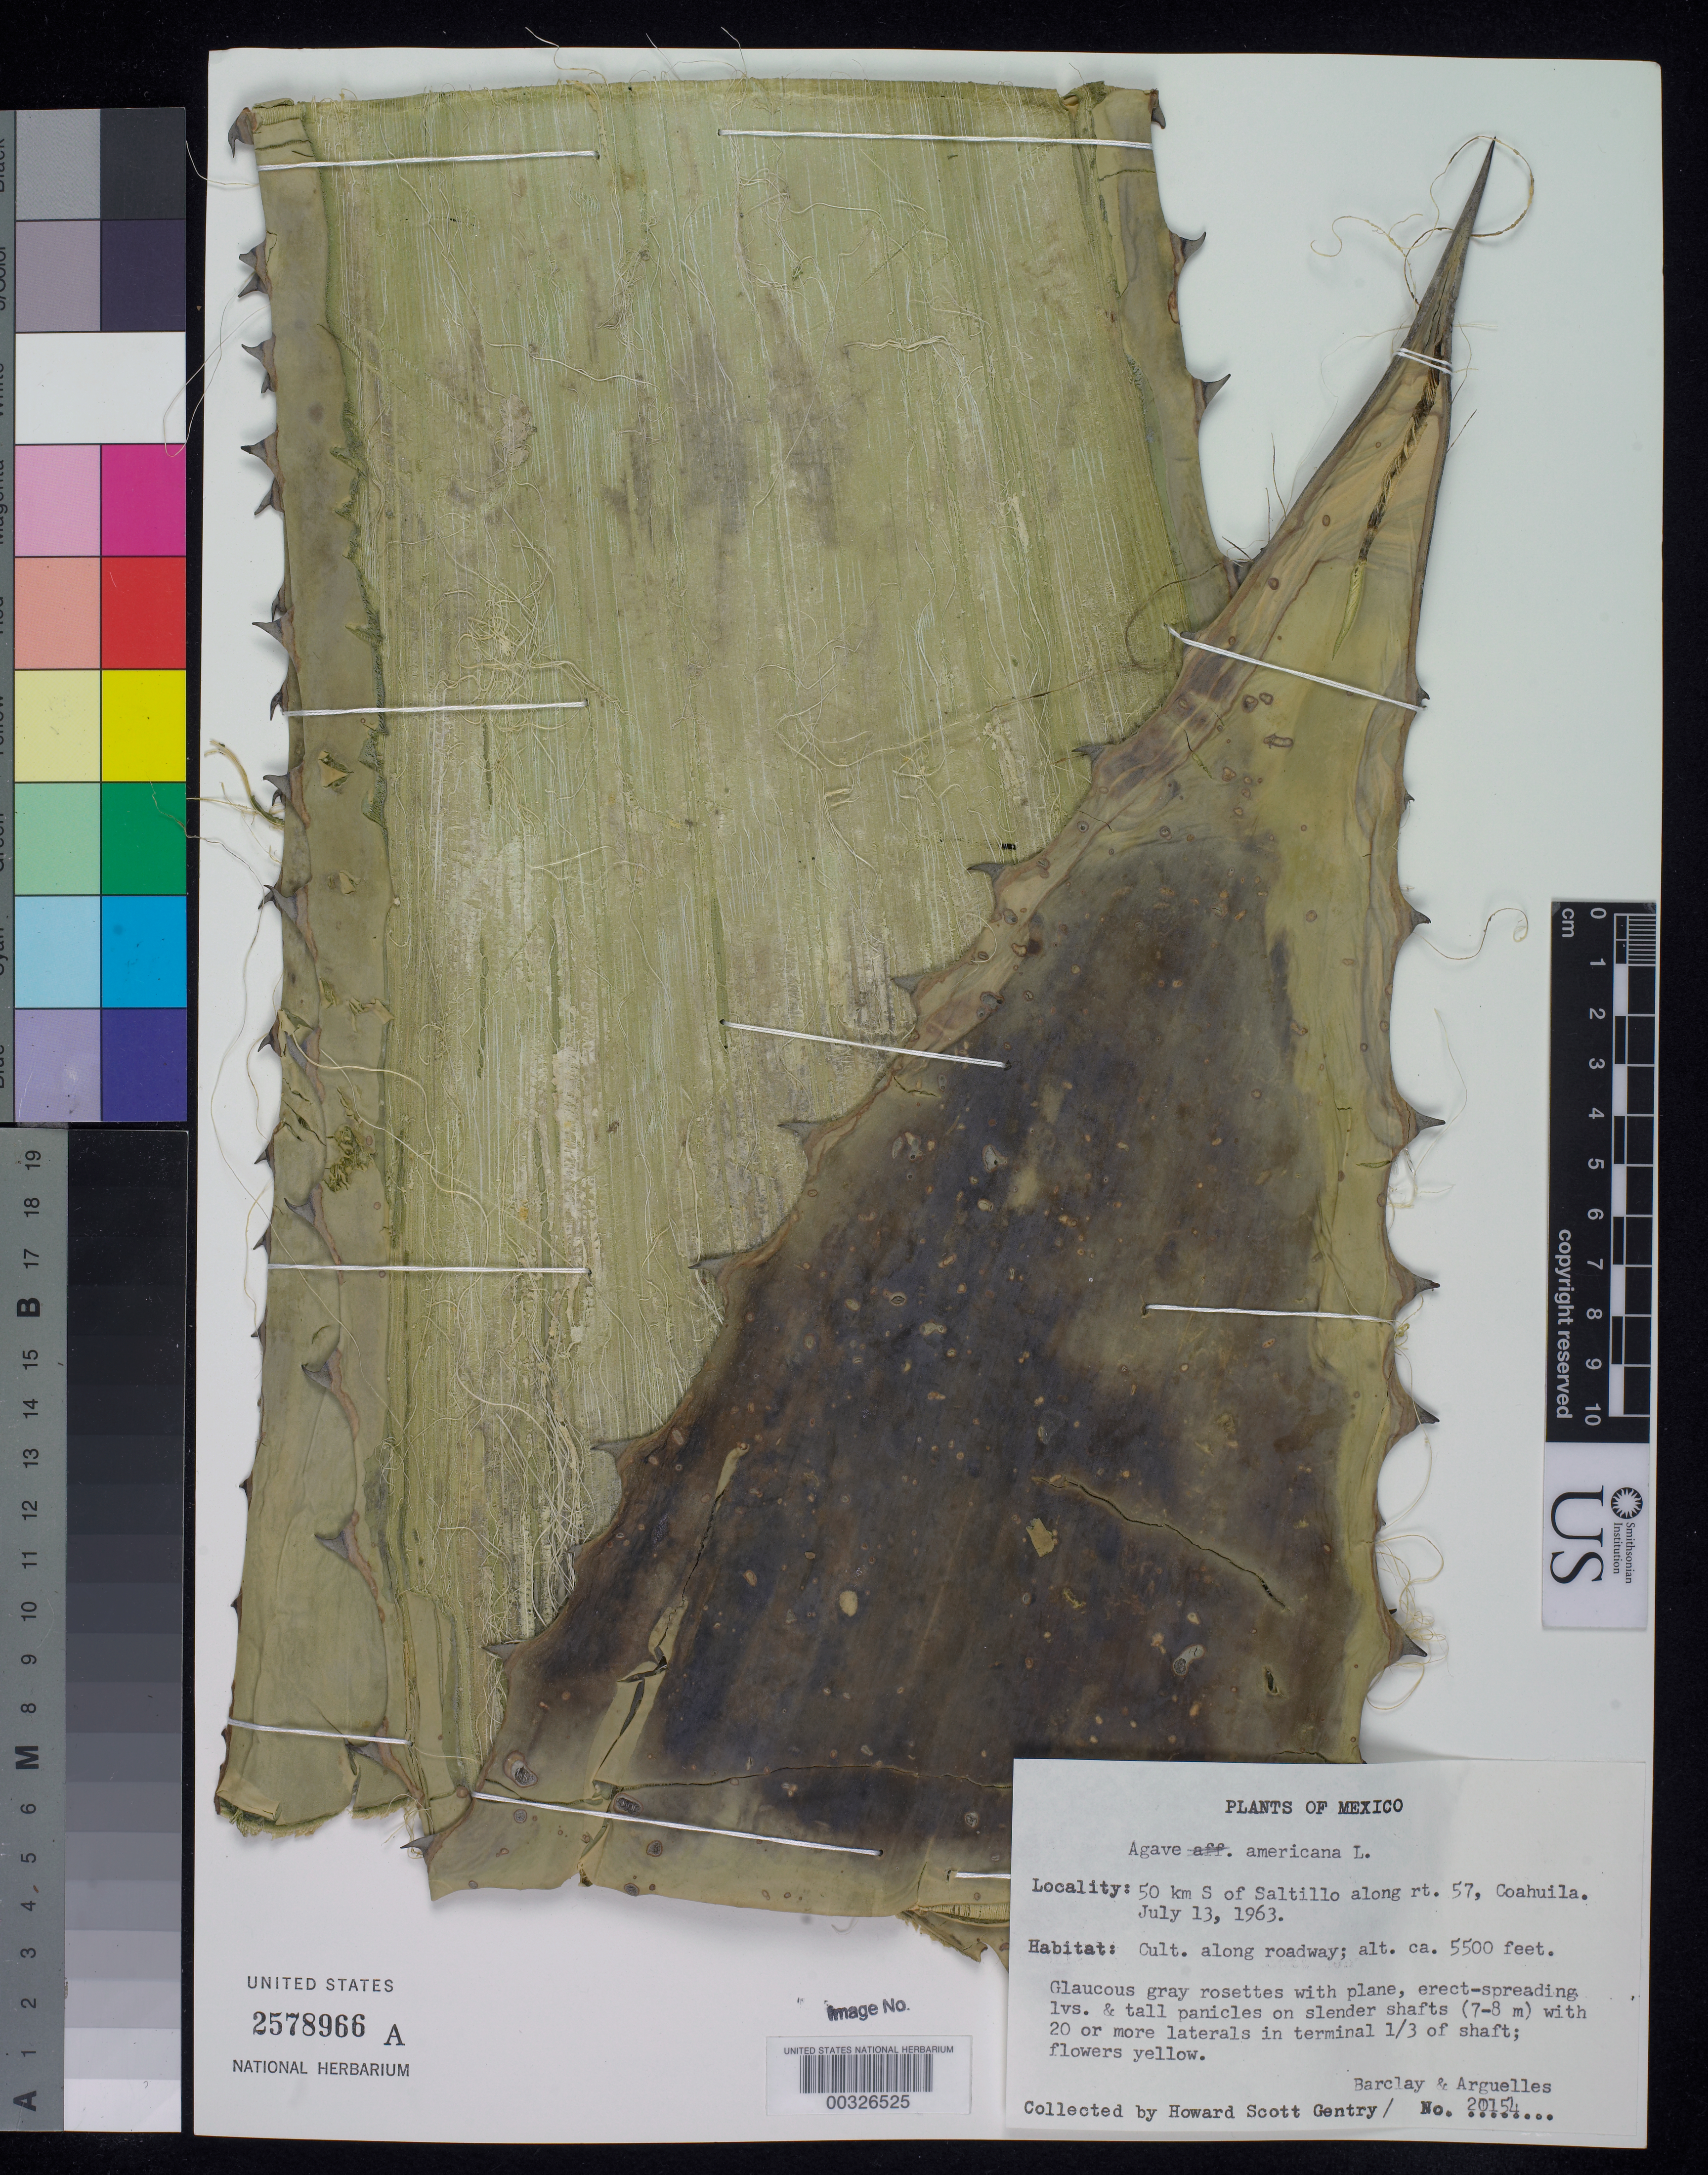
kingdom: Plantae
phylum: Tracheophyta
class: Liliopsida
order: Asparagales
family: Asparagaceae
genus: Agave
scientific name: Agave americana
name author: L.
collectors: H. S. Gentry, A. S. Barclay & J. Arguelles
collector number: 20154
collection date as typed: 13 Jul 1963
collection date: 1963-07-13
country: Mexico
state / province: Coahuila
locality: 50 km S of Saltillo along rt 57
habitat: Along roadway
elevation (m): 1676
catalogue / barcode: US 2578966A